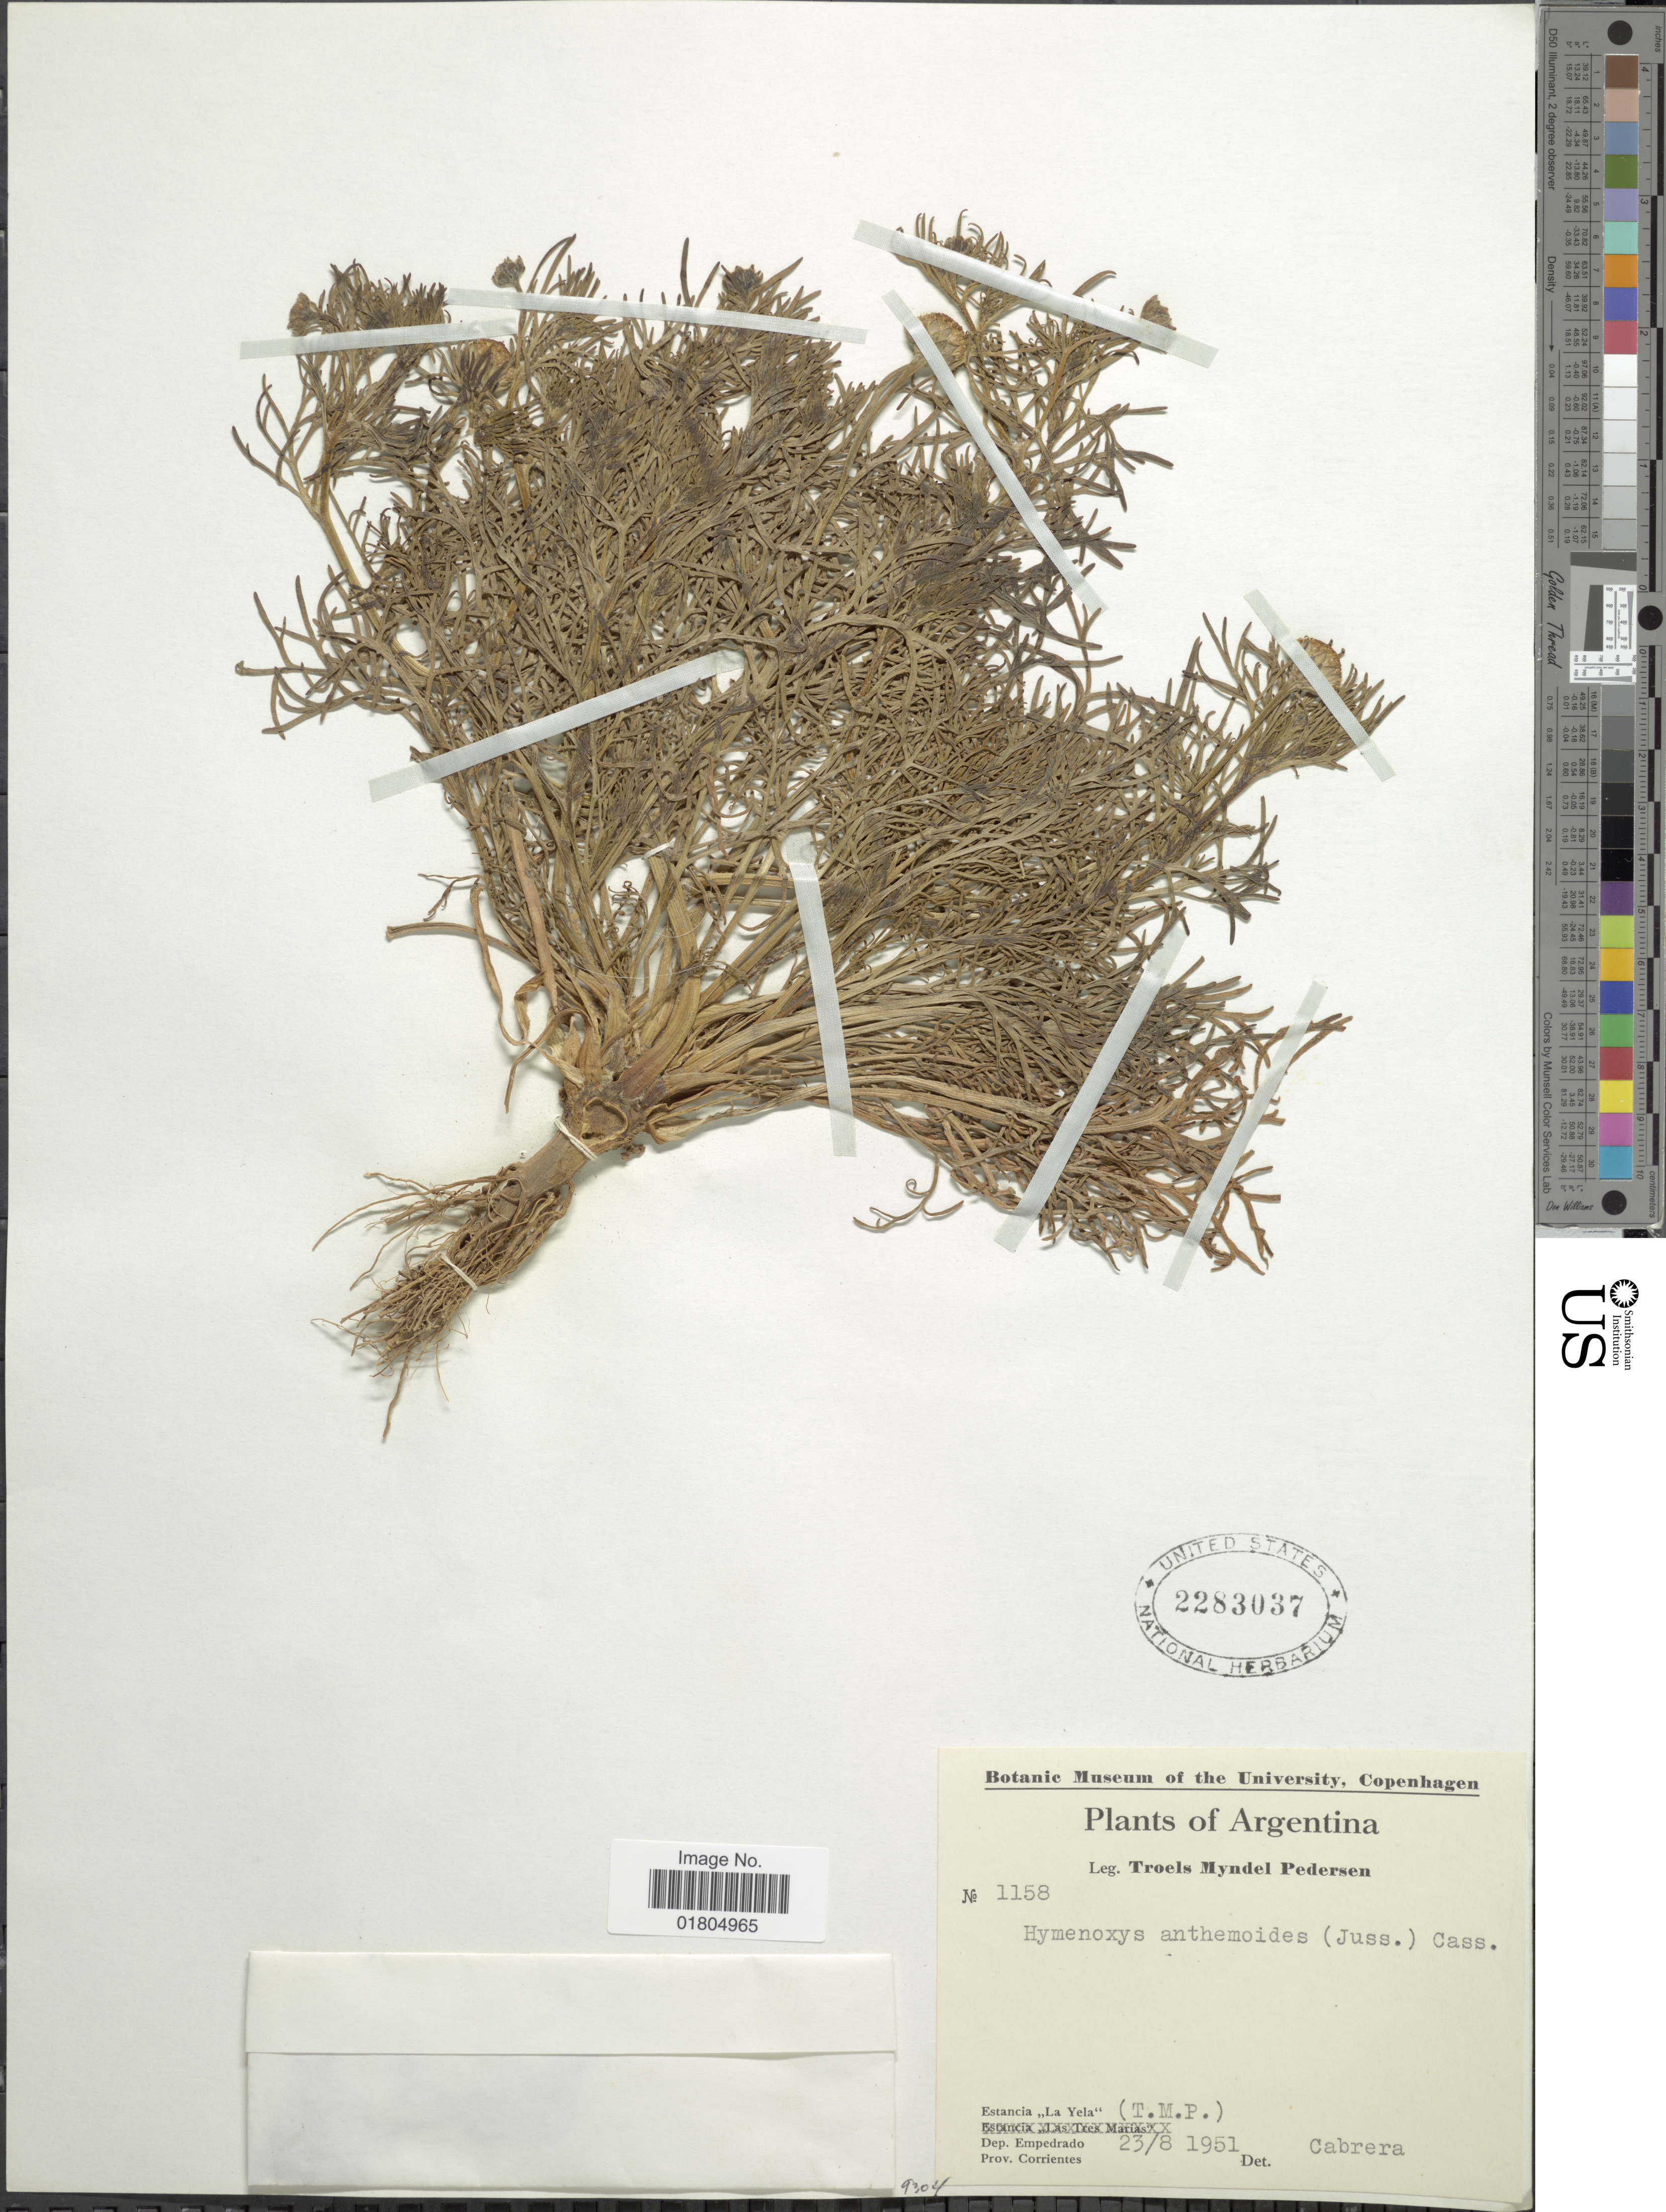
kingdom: Plantae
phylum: Tracheophyta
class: Magnoliopsida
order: Asterales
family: Asteraceae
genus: Hymenoxys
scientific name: Hymenoxys anthemoides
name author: (Juss.) Cass. ex DC.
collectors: T. Pederson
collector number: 1158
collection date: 1951-08-23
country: Argentina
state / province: Corrientes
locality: Estancia "La Yela" , (T. M.P.), Dep. Empedrado, Prov. Corrientes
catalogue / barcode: US 2283037